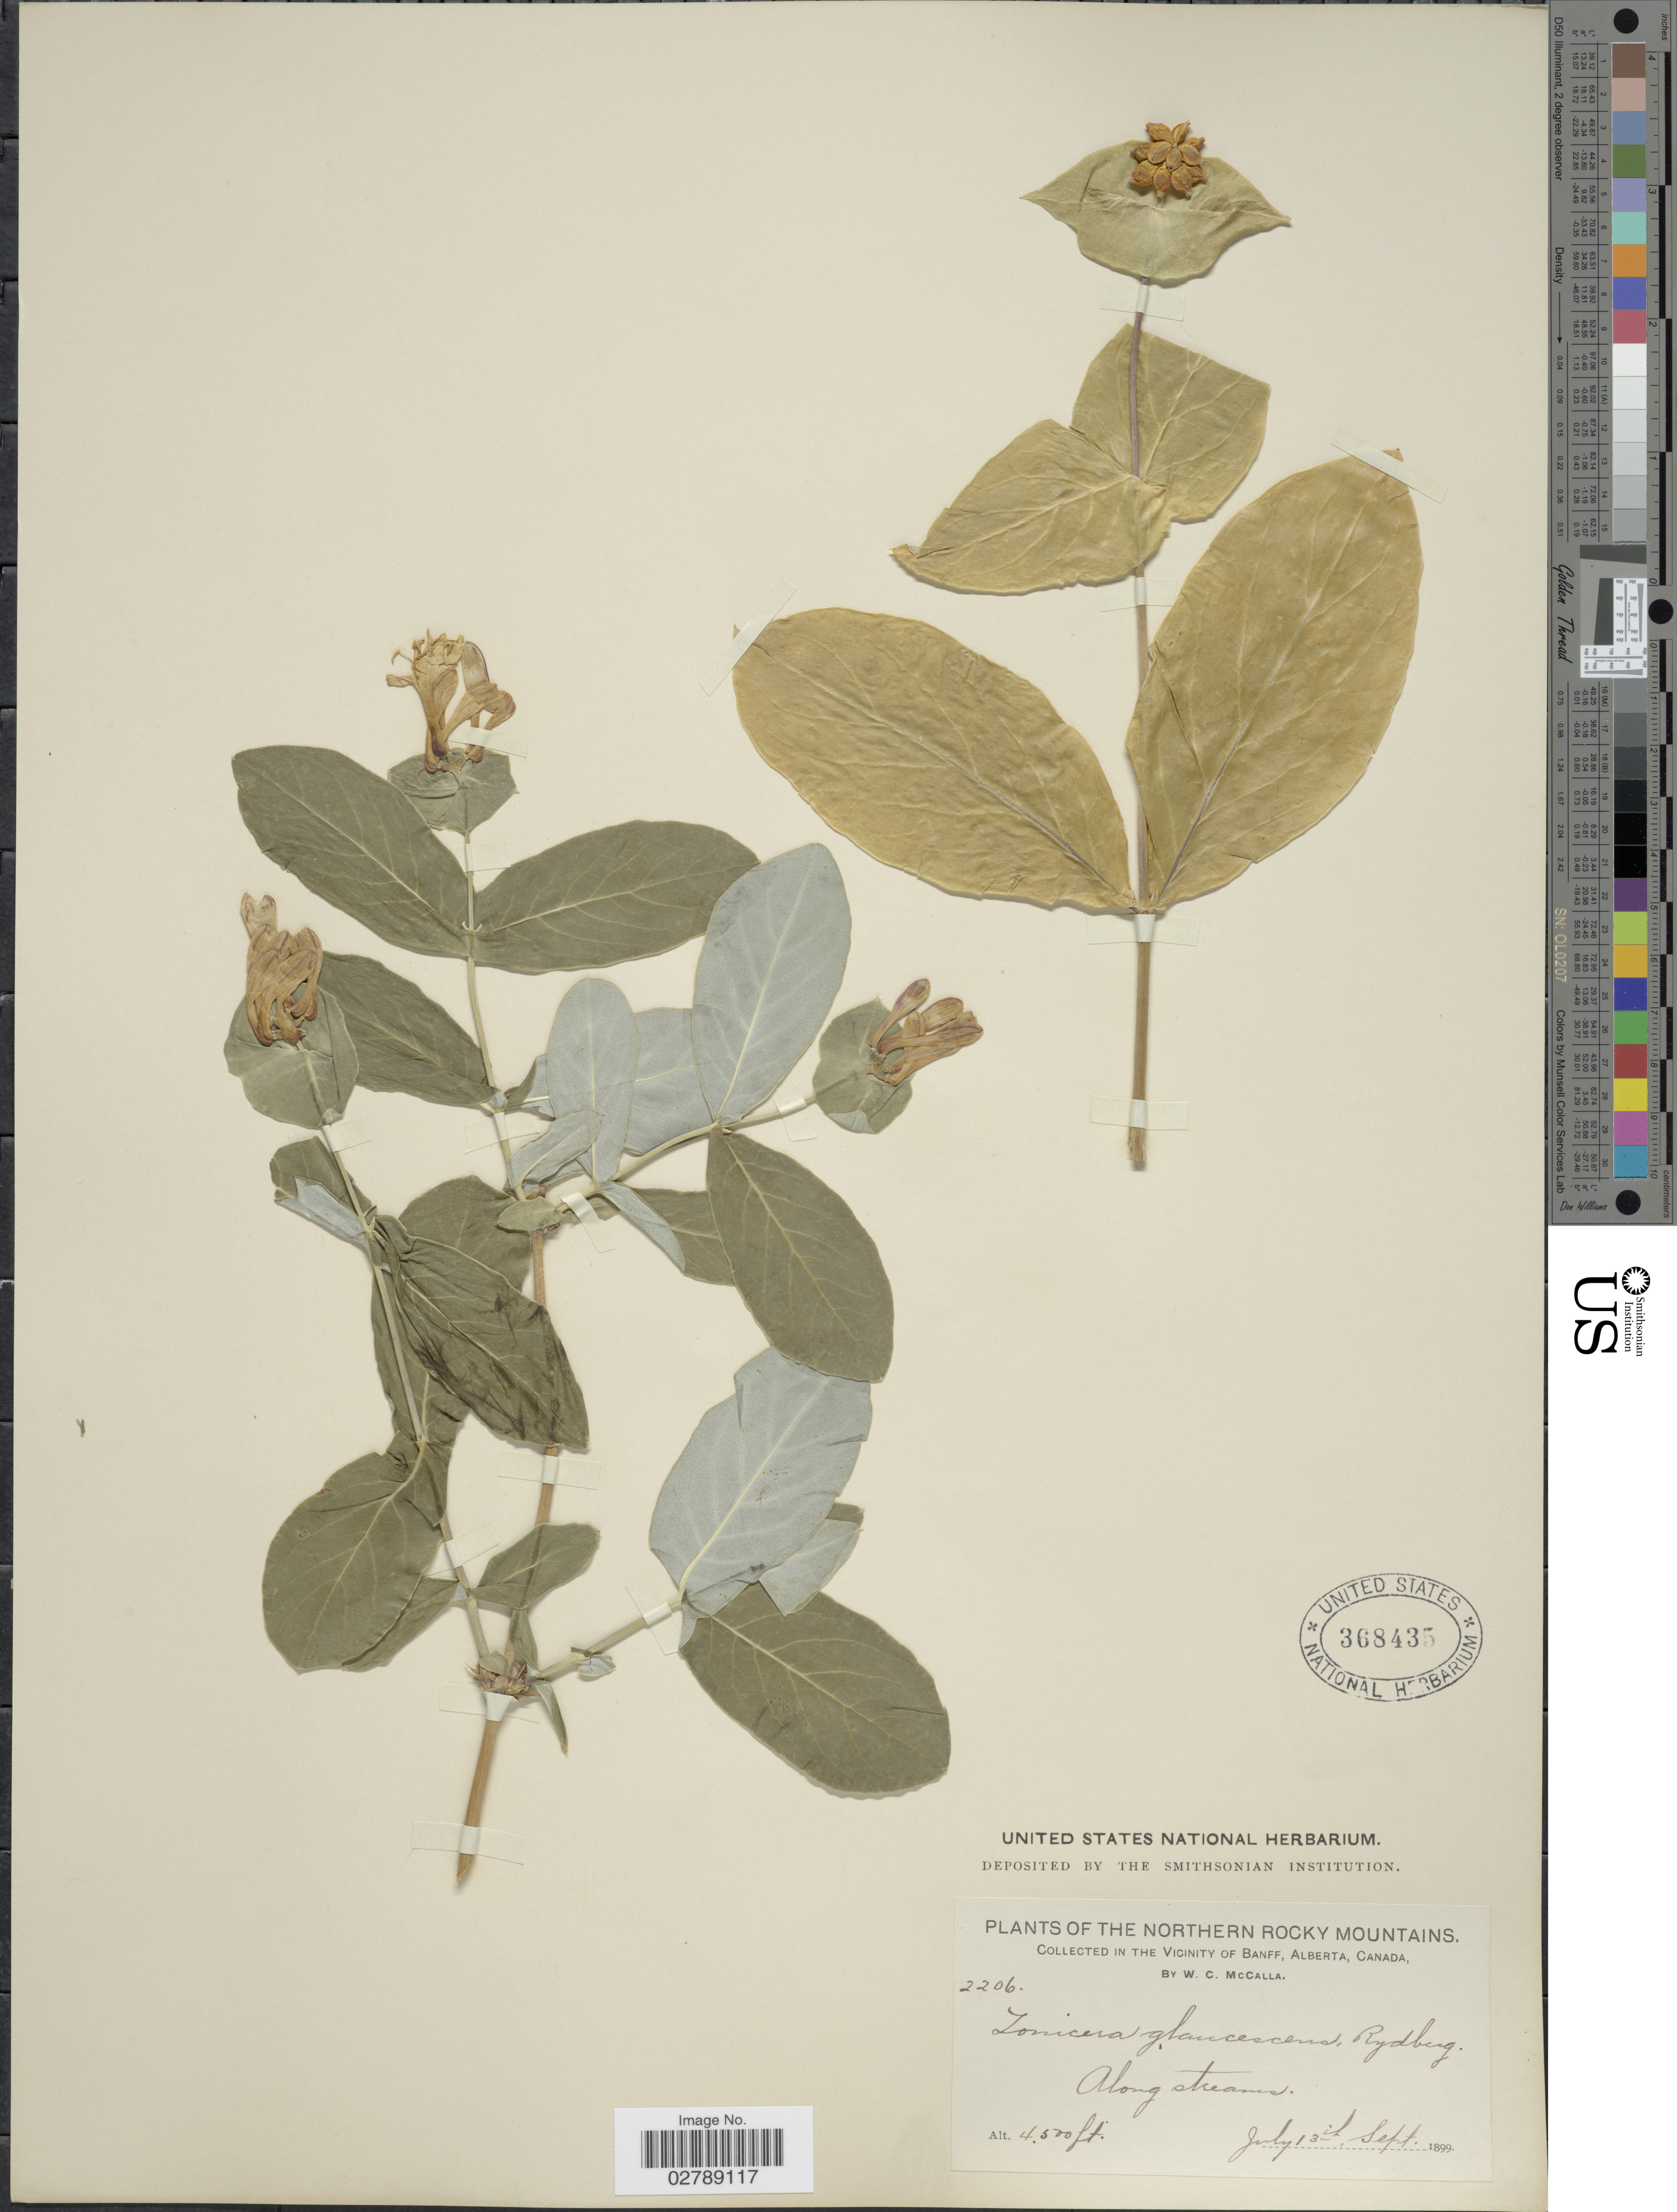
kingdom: Plantae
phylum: Tracheophyta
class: Magnoliopsida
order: Dipsacales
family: Caprifoliaceae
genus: Lonicera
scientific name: Lonicera dioica var. glaucescens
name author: (Rydb.) Butters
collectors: W. McCalla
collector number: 2206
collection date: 1899-07-13/1899-09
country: Canada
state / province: Alberta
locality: Northern Rocky Mountains. In the Vicinity of Banff.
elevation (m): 1372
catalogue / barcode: US 368435